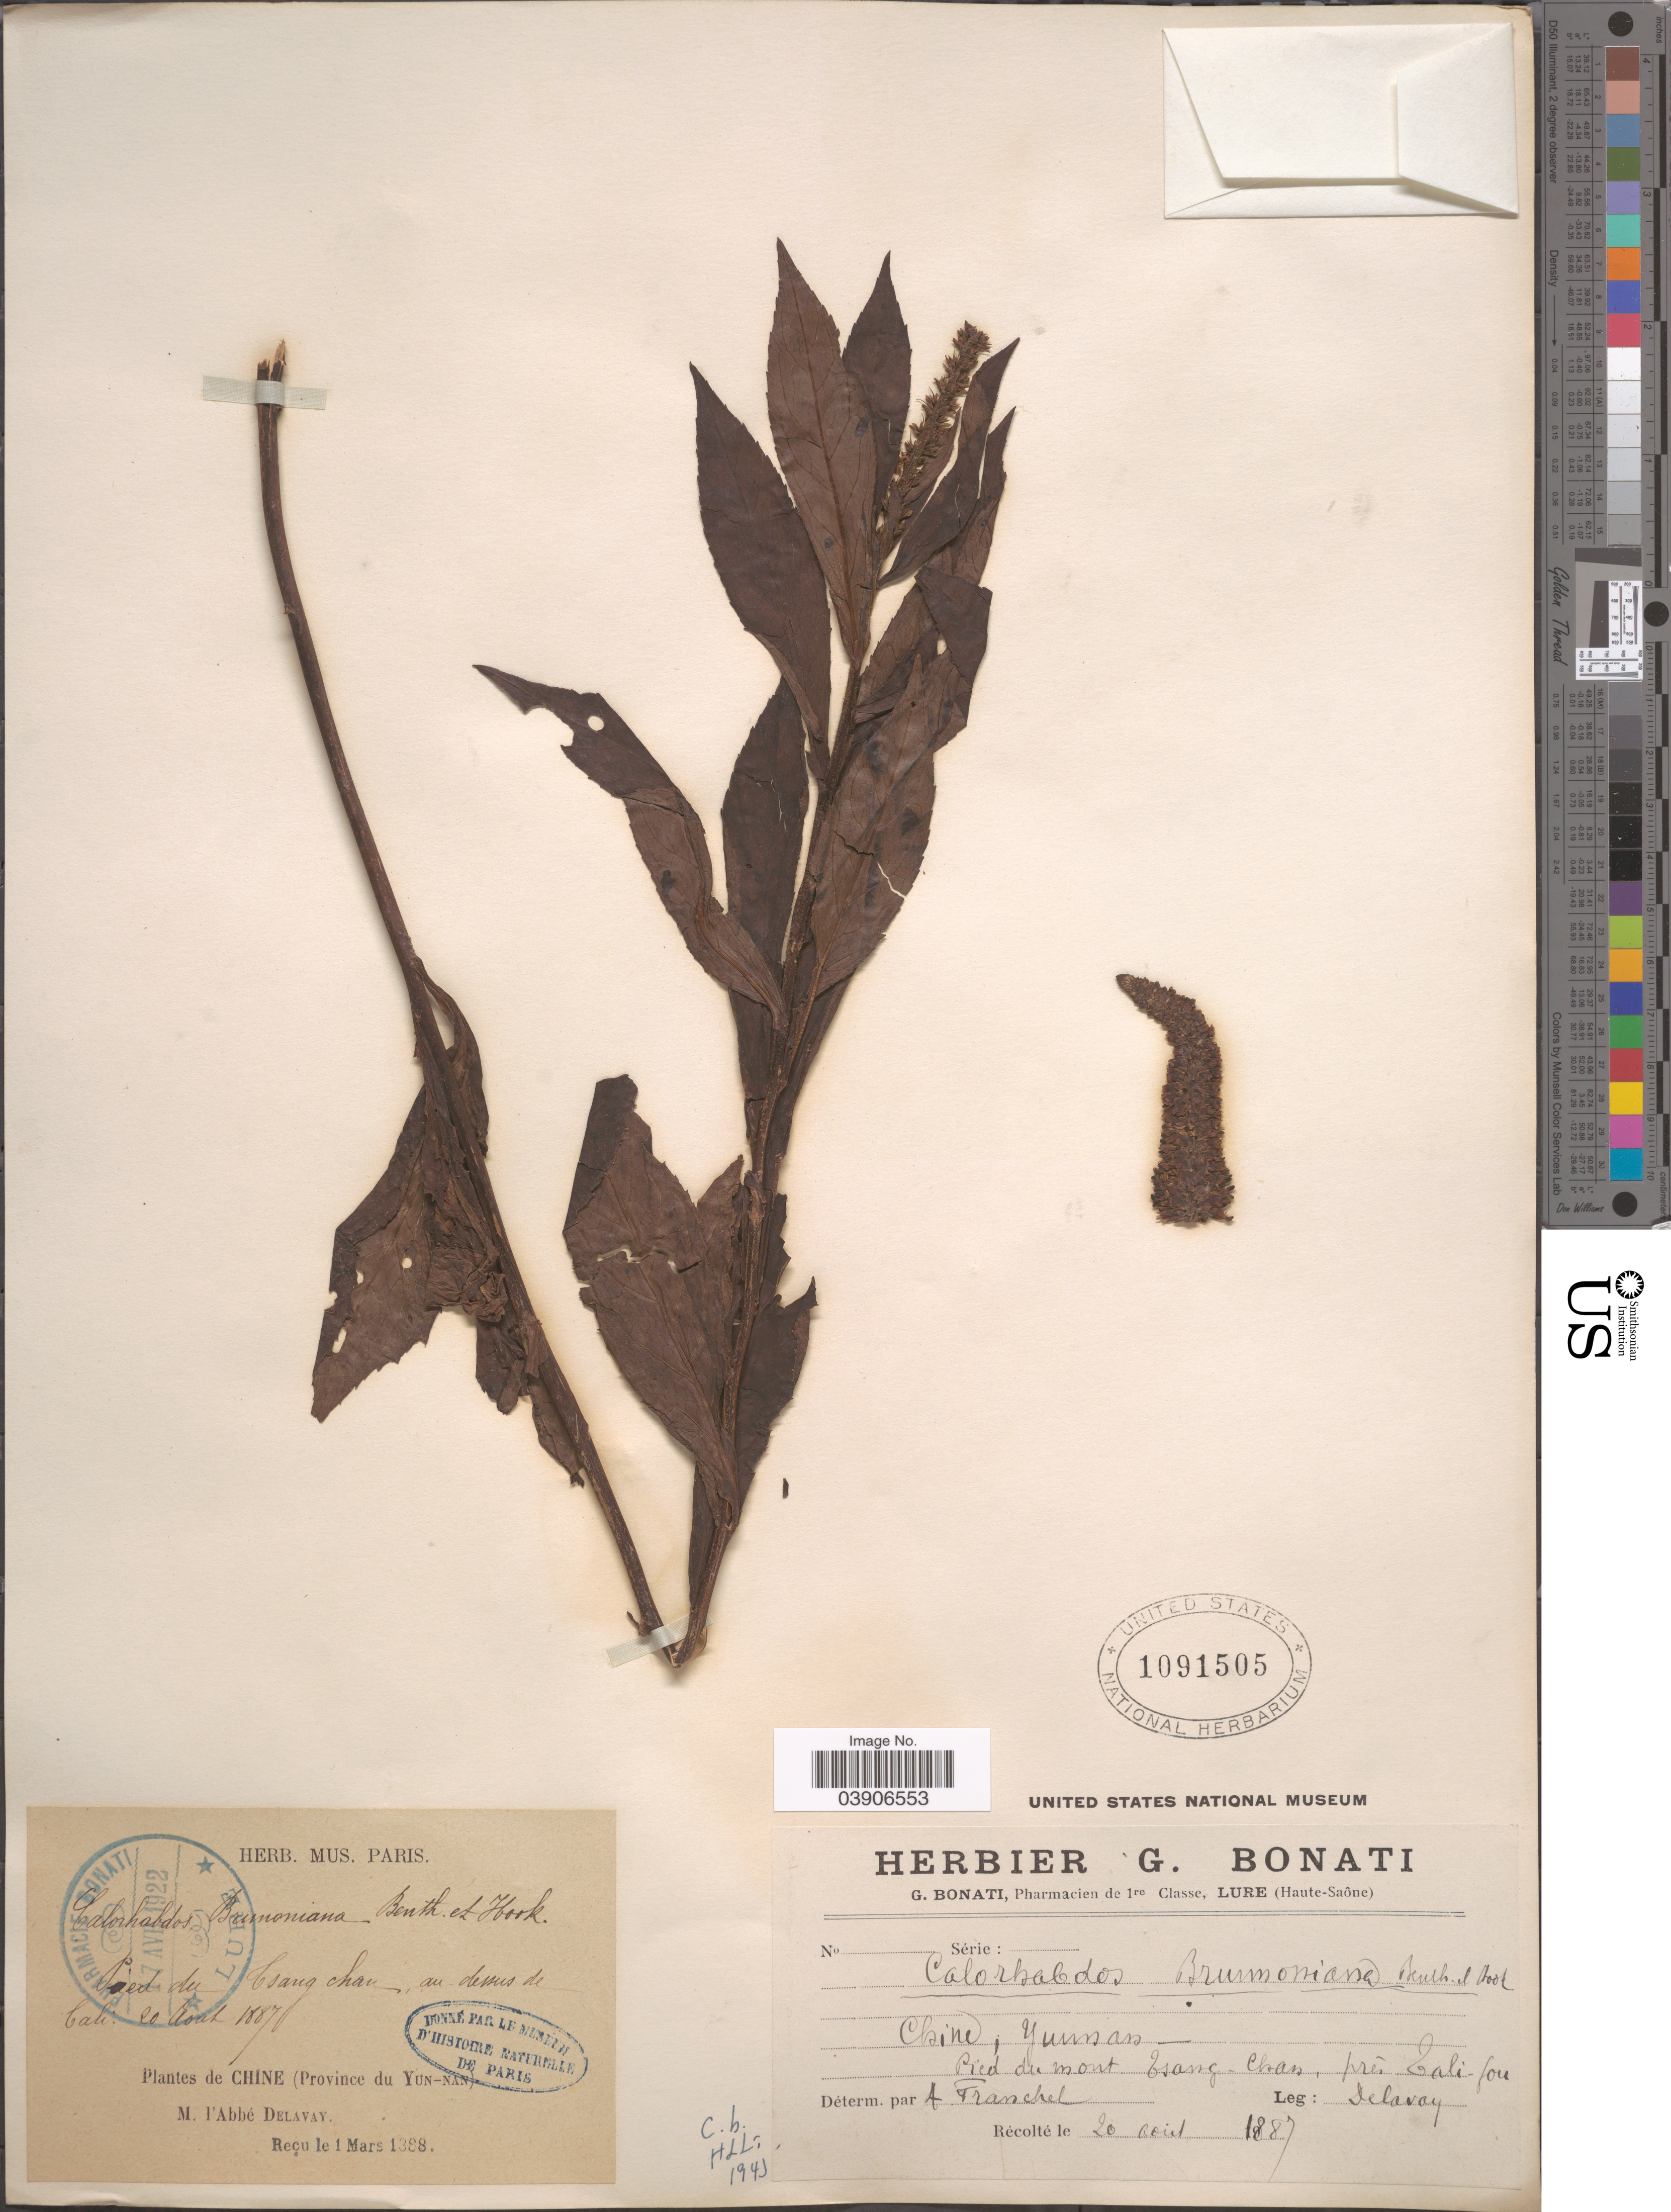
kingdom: Plantae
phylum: Tracheophyta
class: Magnoliopsida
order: Lamiales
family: Plantaginaceae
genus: Calorhabdos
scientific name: Calorhabdos brunoniana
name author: Benth.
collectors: P. Delavay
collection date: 1887-08-20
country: China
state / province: Yunnan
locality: Pied du mont Tsang-Chan, prés Tali-fou.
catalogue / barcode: US 1091505